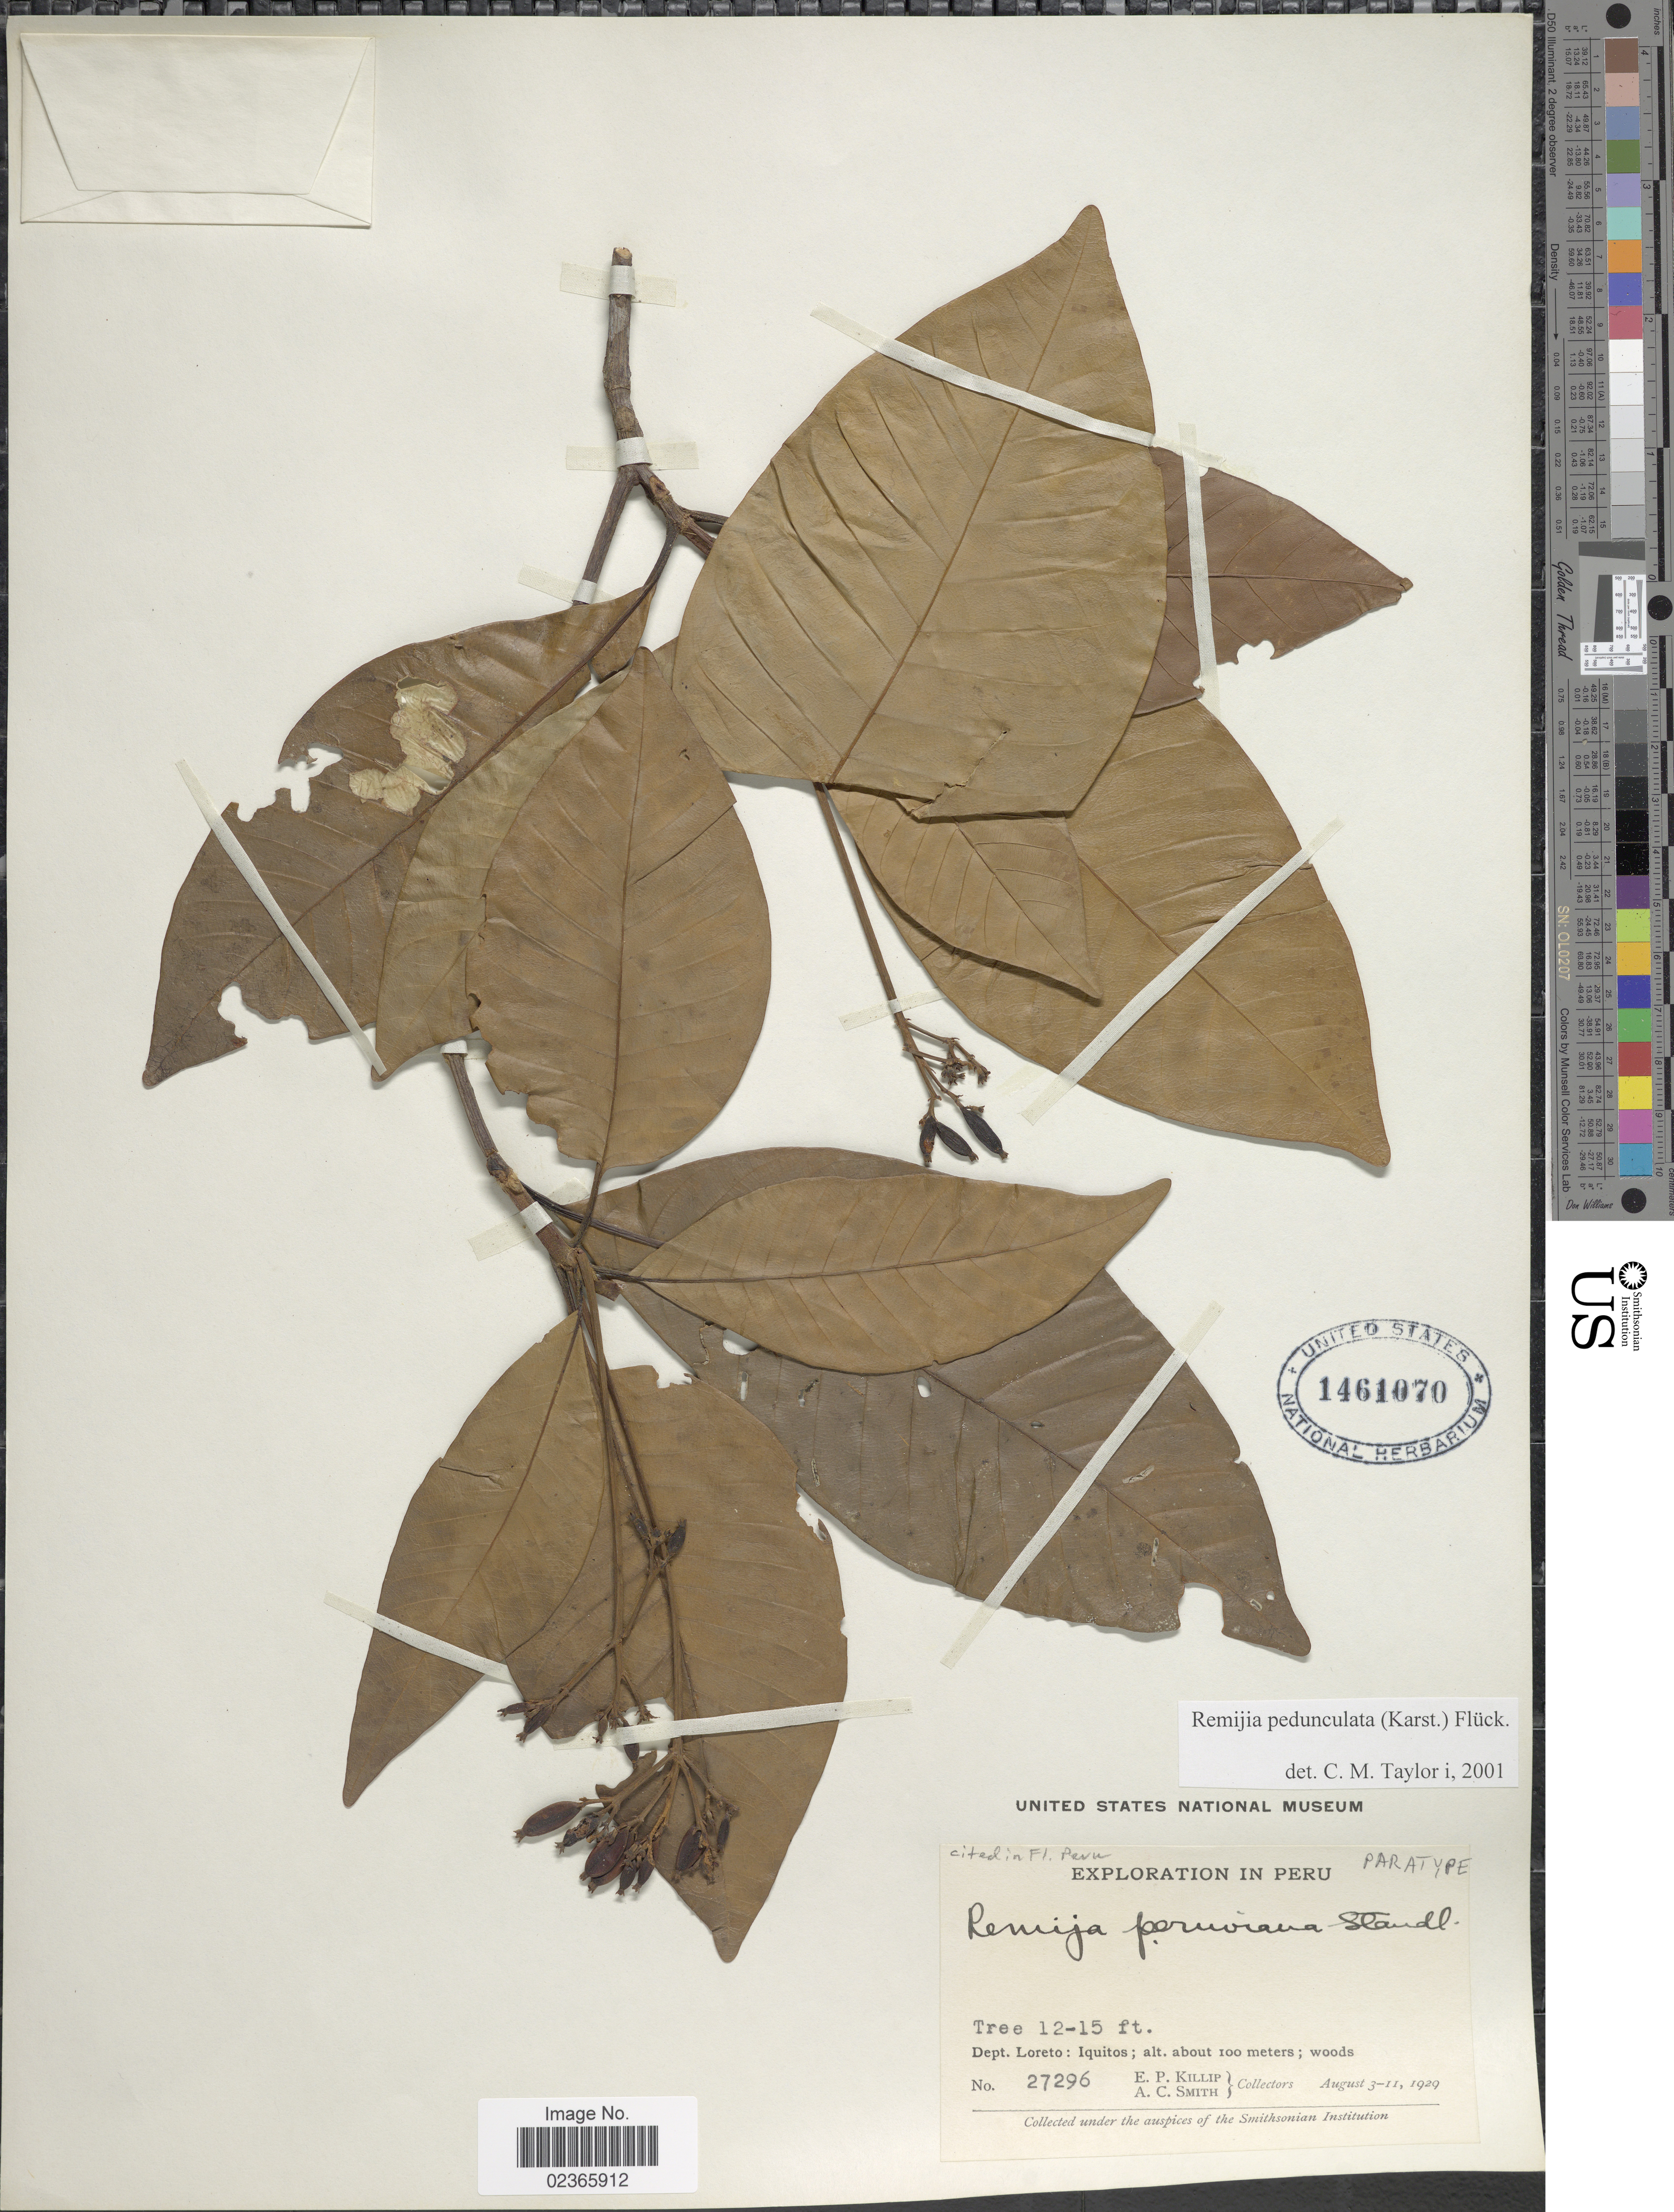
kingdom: Plantae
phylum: Tracheophyta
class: Magnoliopsida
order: Gentianales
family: Rubiaceae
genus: Remijia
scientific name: Remijia pedunculata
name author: (H. Karst.) Fluck.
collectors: E. P. Killip & A. C. Smith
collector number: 27296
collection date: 1929-08-03/1929-08-11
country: Peru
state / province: Loreto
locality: Iquitos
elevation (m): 100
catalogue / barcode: US 1461070